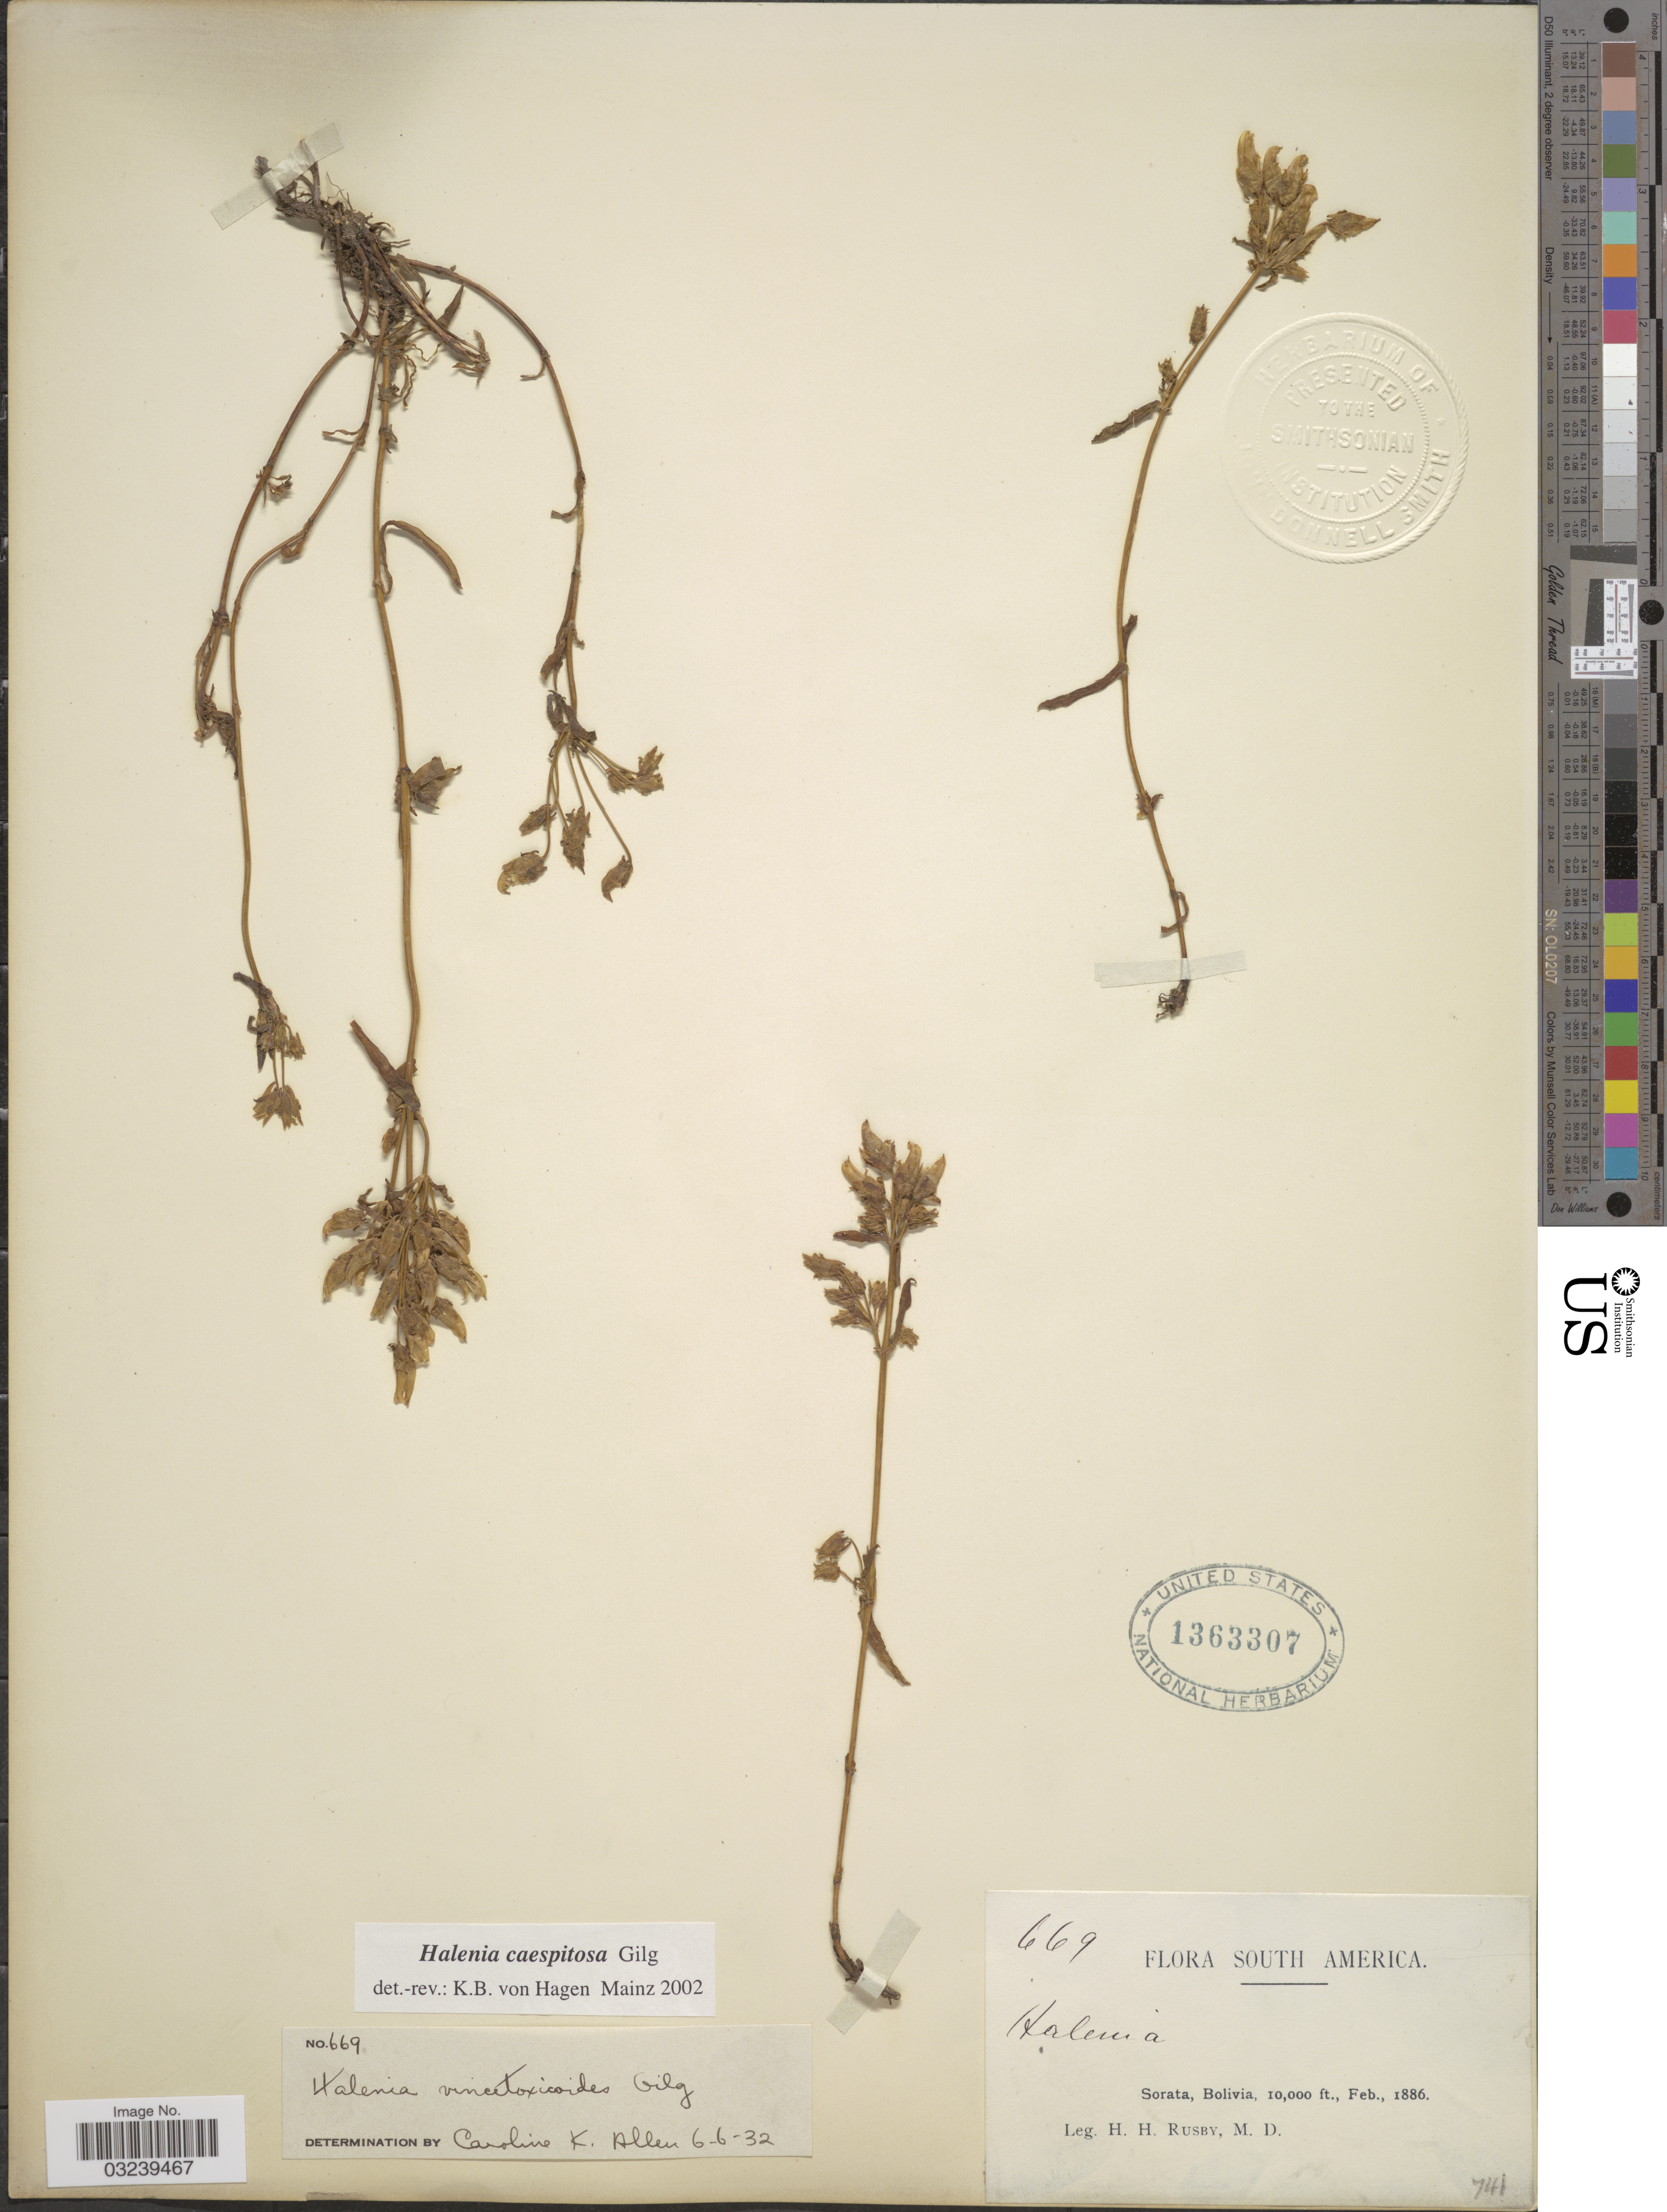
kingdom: Plantae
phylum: Tracheophyta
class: Magnoliopsida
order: Gentianales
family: Gentianaceae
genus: Halenia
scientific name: Halenia caespitosa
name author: Gilg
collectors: H. H. Rusby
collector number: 669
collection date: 1886-02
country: Bolivia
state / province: La Páz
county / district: Larecaja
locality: Sorata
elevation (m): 3048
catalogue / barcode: US 1363307